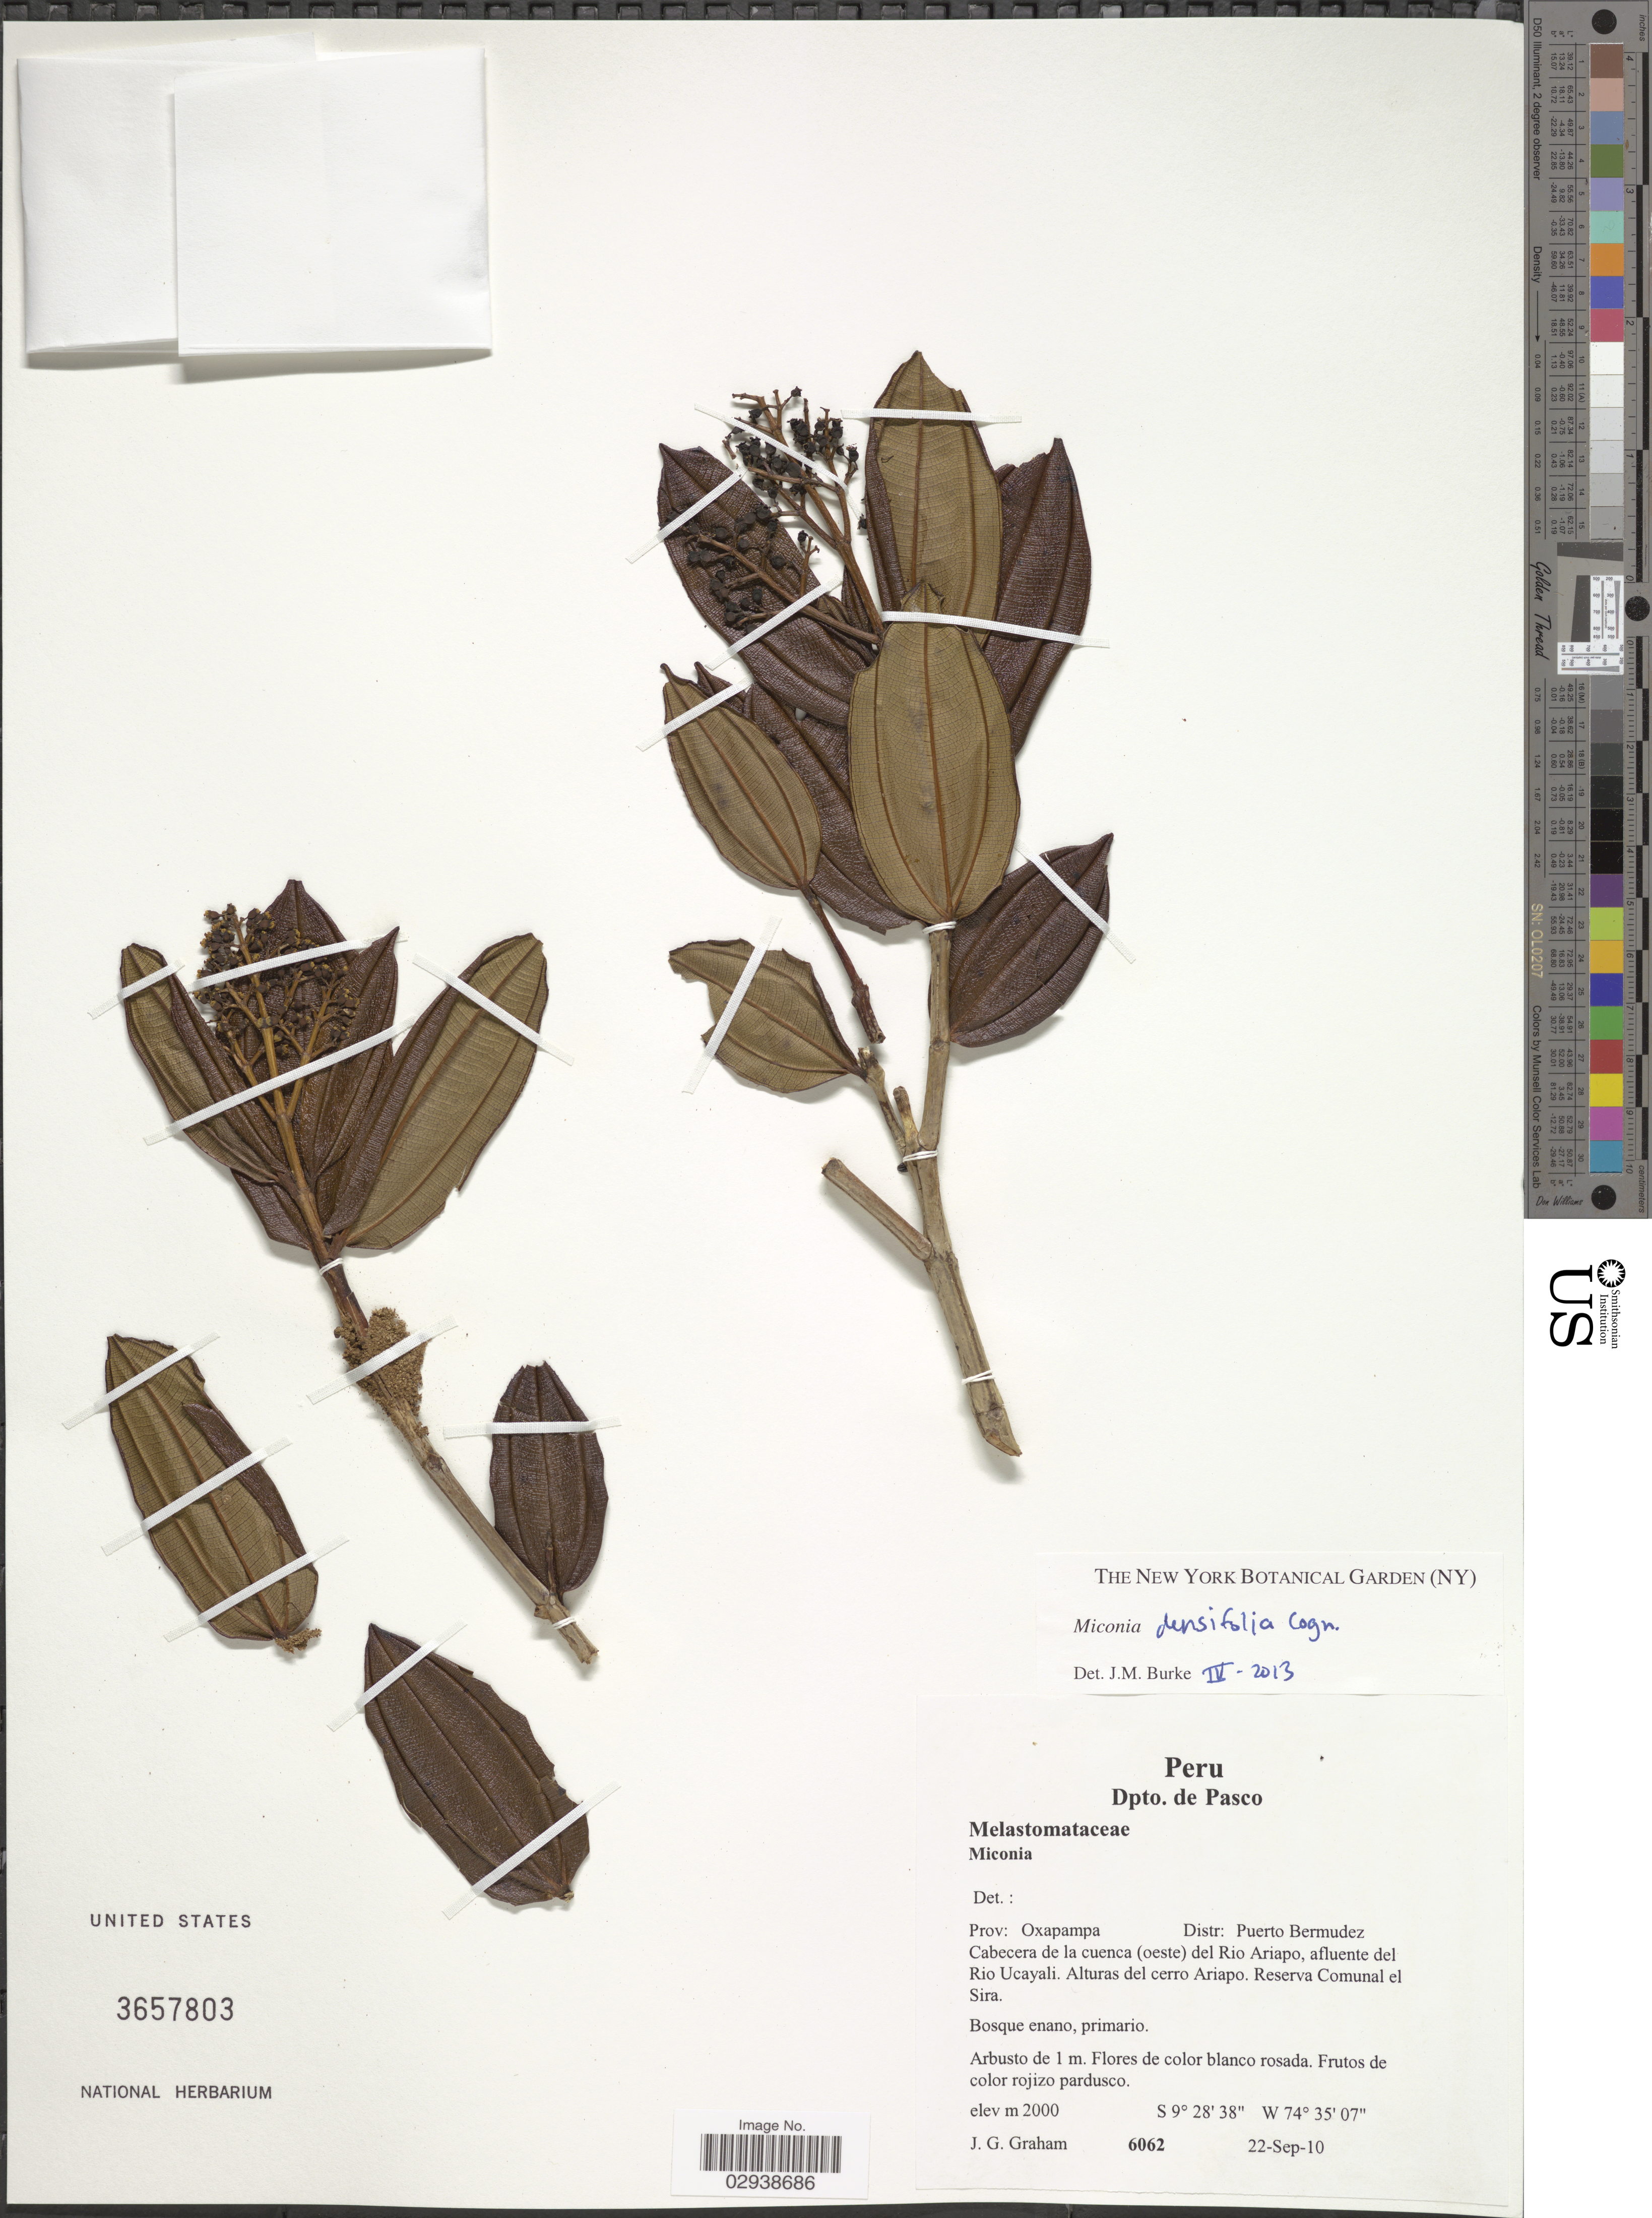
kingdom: Plantae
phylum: Tracheophyta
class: Magnoliopsida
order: Myrtales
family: Melastomataceae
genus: Miconia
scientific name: Miconia densifolia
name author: Cogn.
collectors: J. Graham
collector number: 6062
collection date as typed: Transcribed d/m/y: 22/9/10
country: Peru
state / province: Pasco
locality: Dpto. de Pasco, Prov: Oxapampa, Distr.: Puerto Bermudez, Cabecera de la cuenca (oeste) del Rio Ariapo, afluente del Rio Ucayali, Alturas del cerro Ariapo, Reserva Comunal el Sira.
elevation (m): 2000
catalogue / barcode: US 3657803